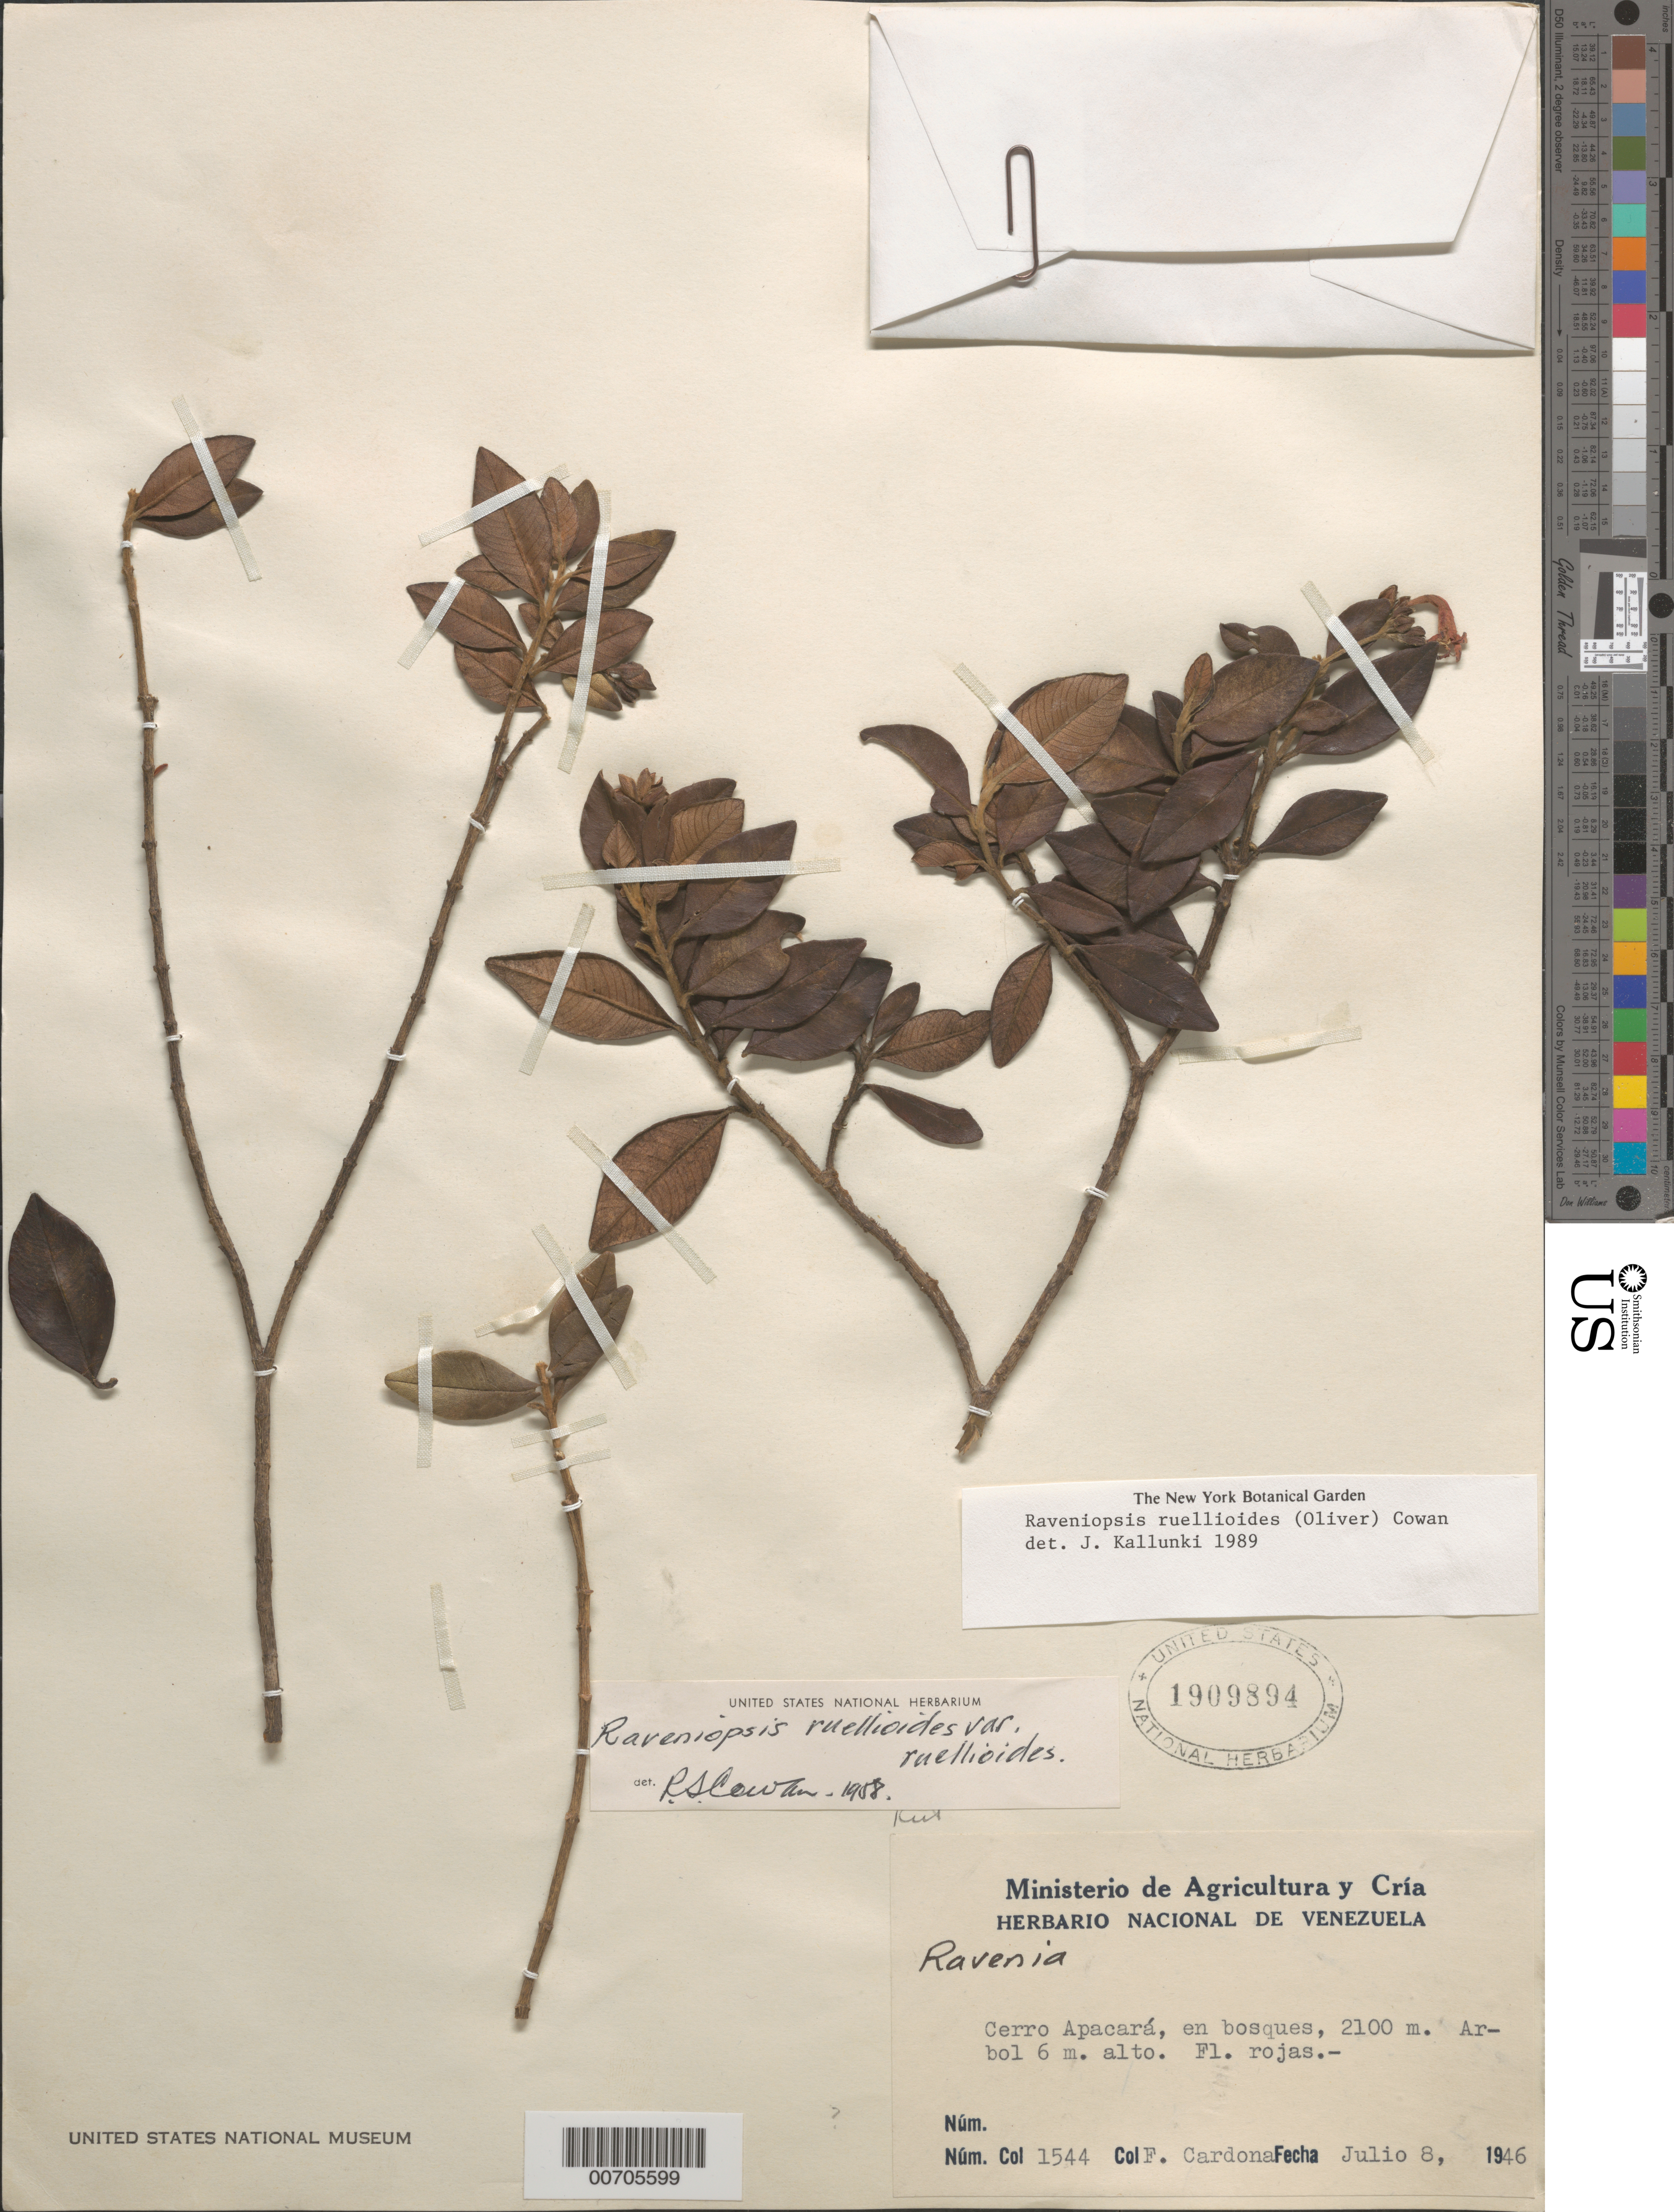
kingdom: Plantae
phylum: Tracheophyta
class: Magnoliopsida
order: Sapindales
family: Rutaceae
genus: Raveniopsis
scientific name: Raveniopsis ruellioides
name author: (Oliv.) R.S. Cowan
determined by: Kallunki, Jacquelyn A.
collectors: F. Cardona Puig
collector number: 1544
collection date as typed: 8-Jul-46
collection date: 1946-07-08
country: Venezuela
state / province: Bolívar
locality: Río Caroní, Cerro Apacará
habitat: Forest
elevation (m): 2100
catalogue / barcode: US 1909894